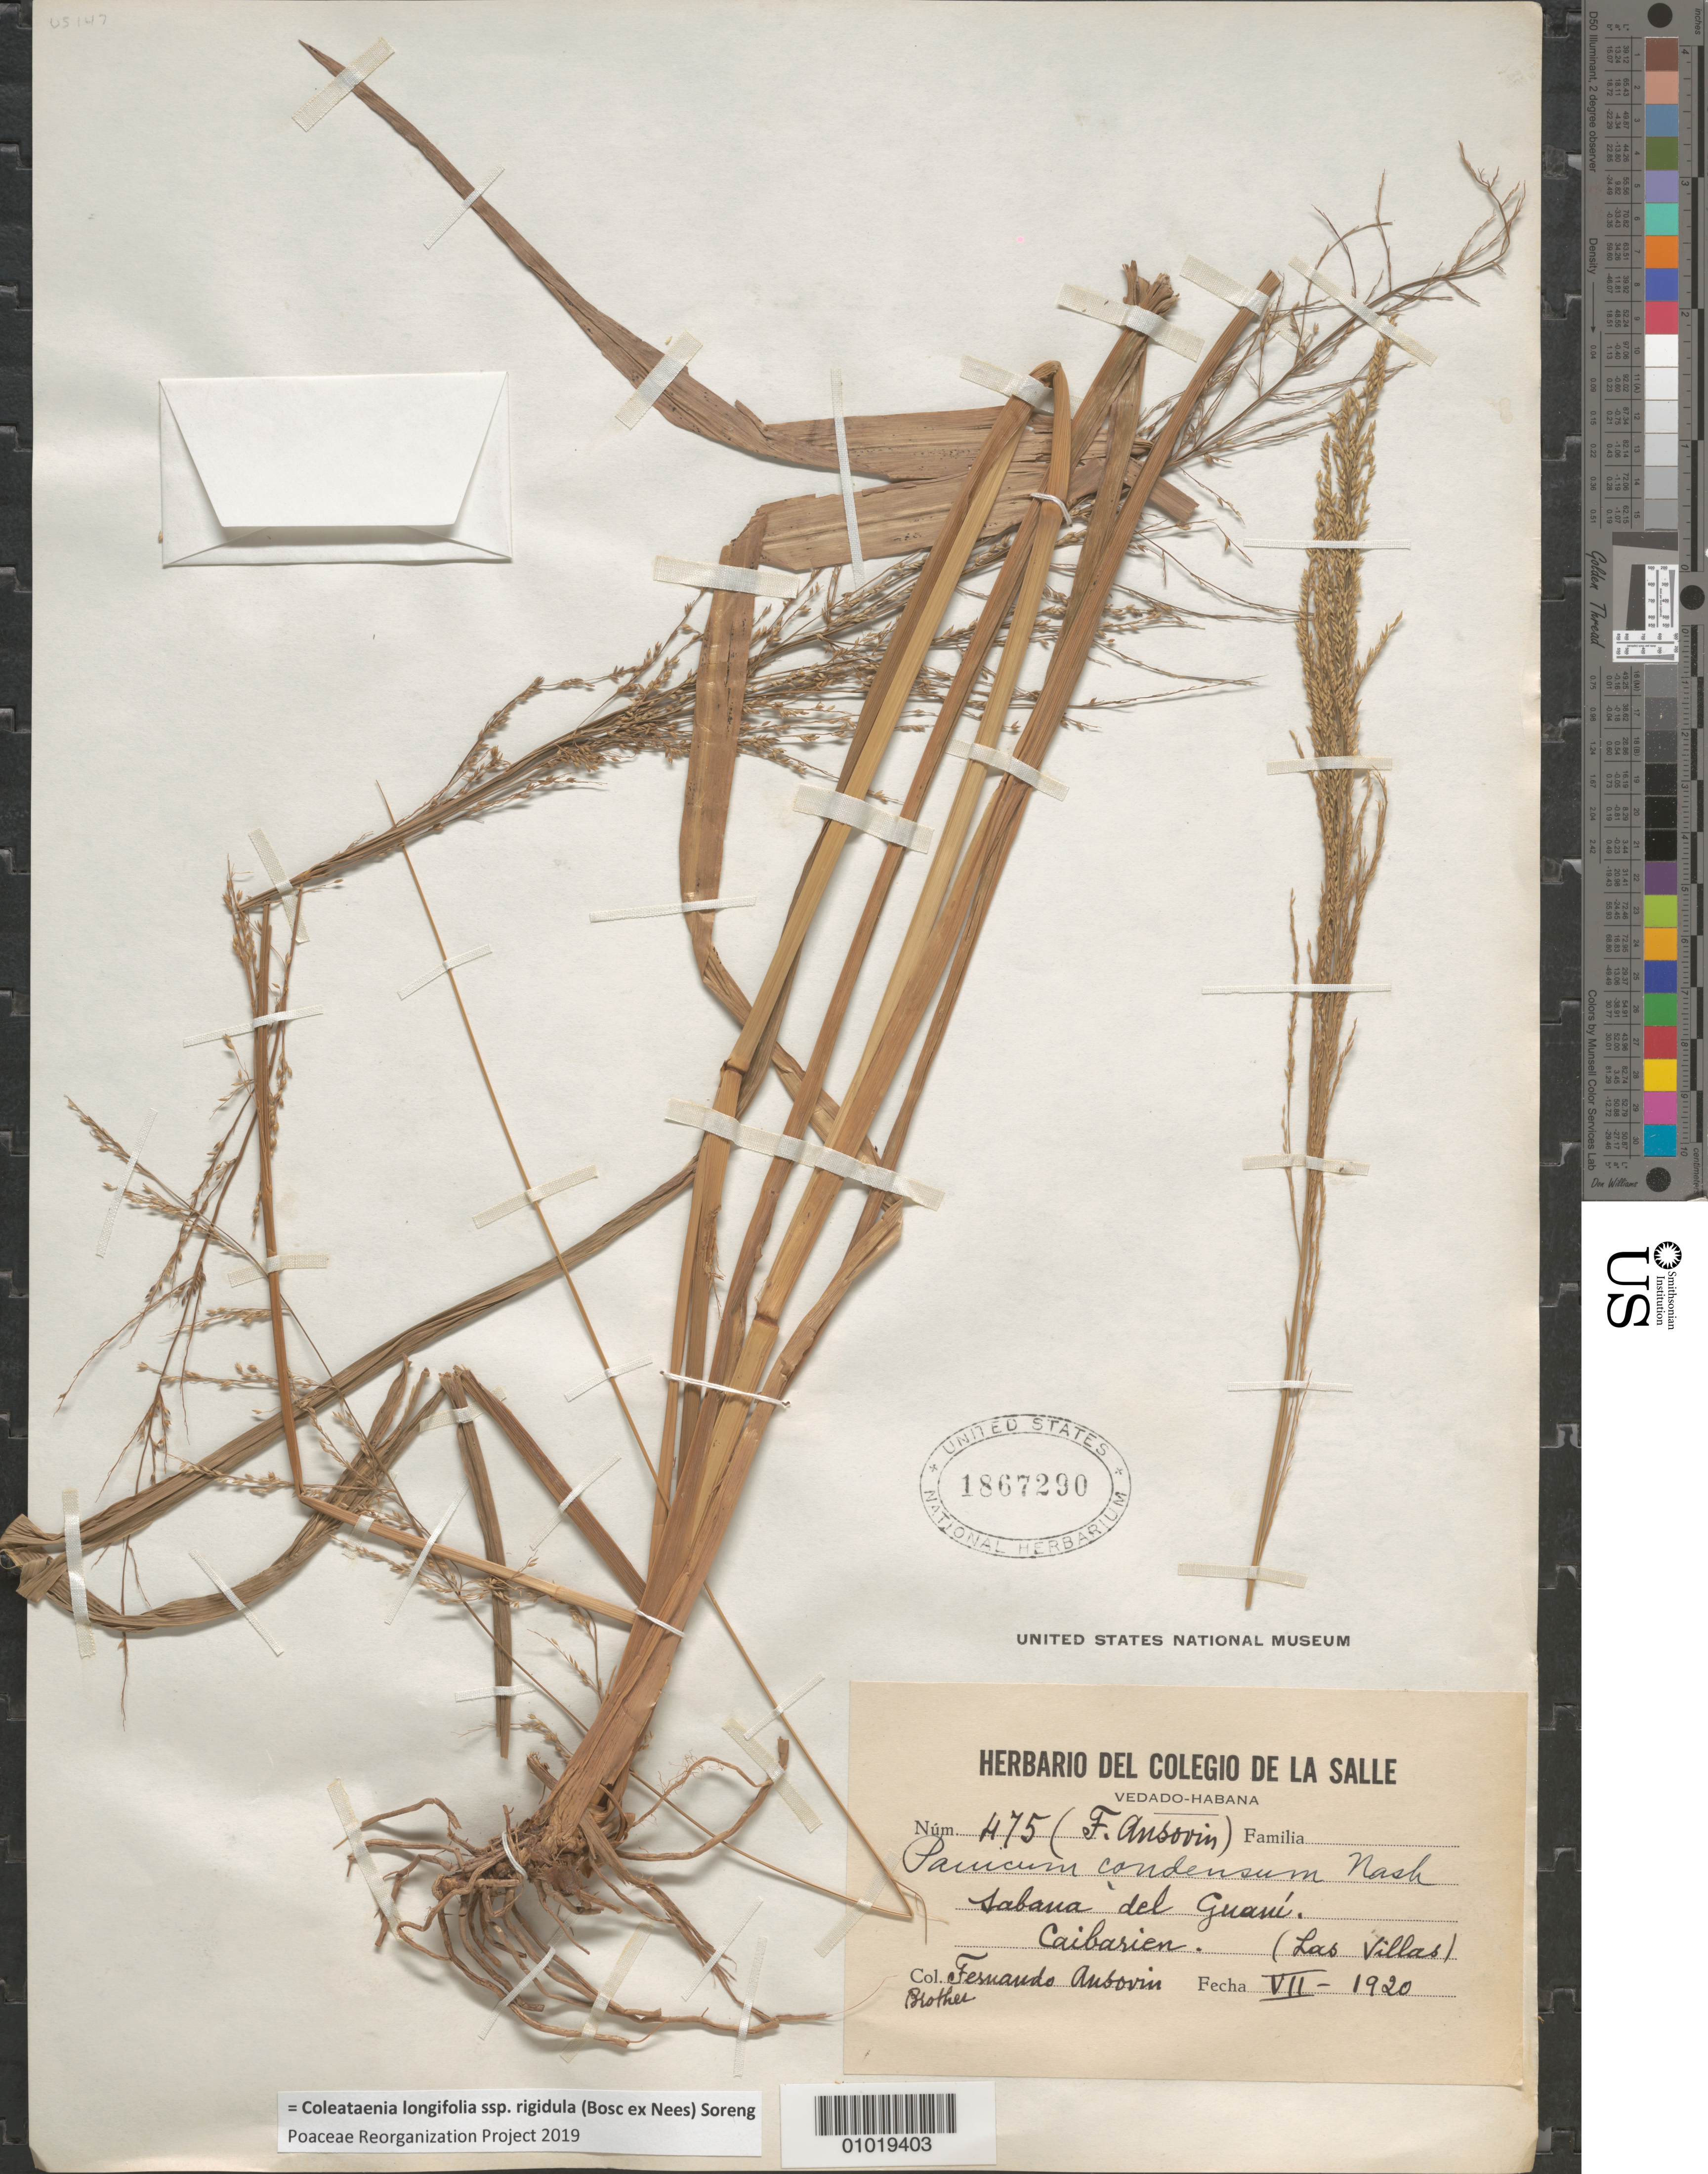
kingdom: Plantae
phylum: Tracheophyta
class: Liliopsida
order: Poales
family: Poaceae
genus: Panicum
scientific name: Panicum condensum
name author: Nash ex Small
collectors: B. Ansovin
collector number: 475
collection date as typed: Jul 1920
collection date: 1920-07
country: Cuba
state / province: Villa Clara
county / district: Caibarién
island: Cuba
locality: Savanna of Guani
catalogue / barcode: US 1867290